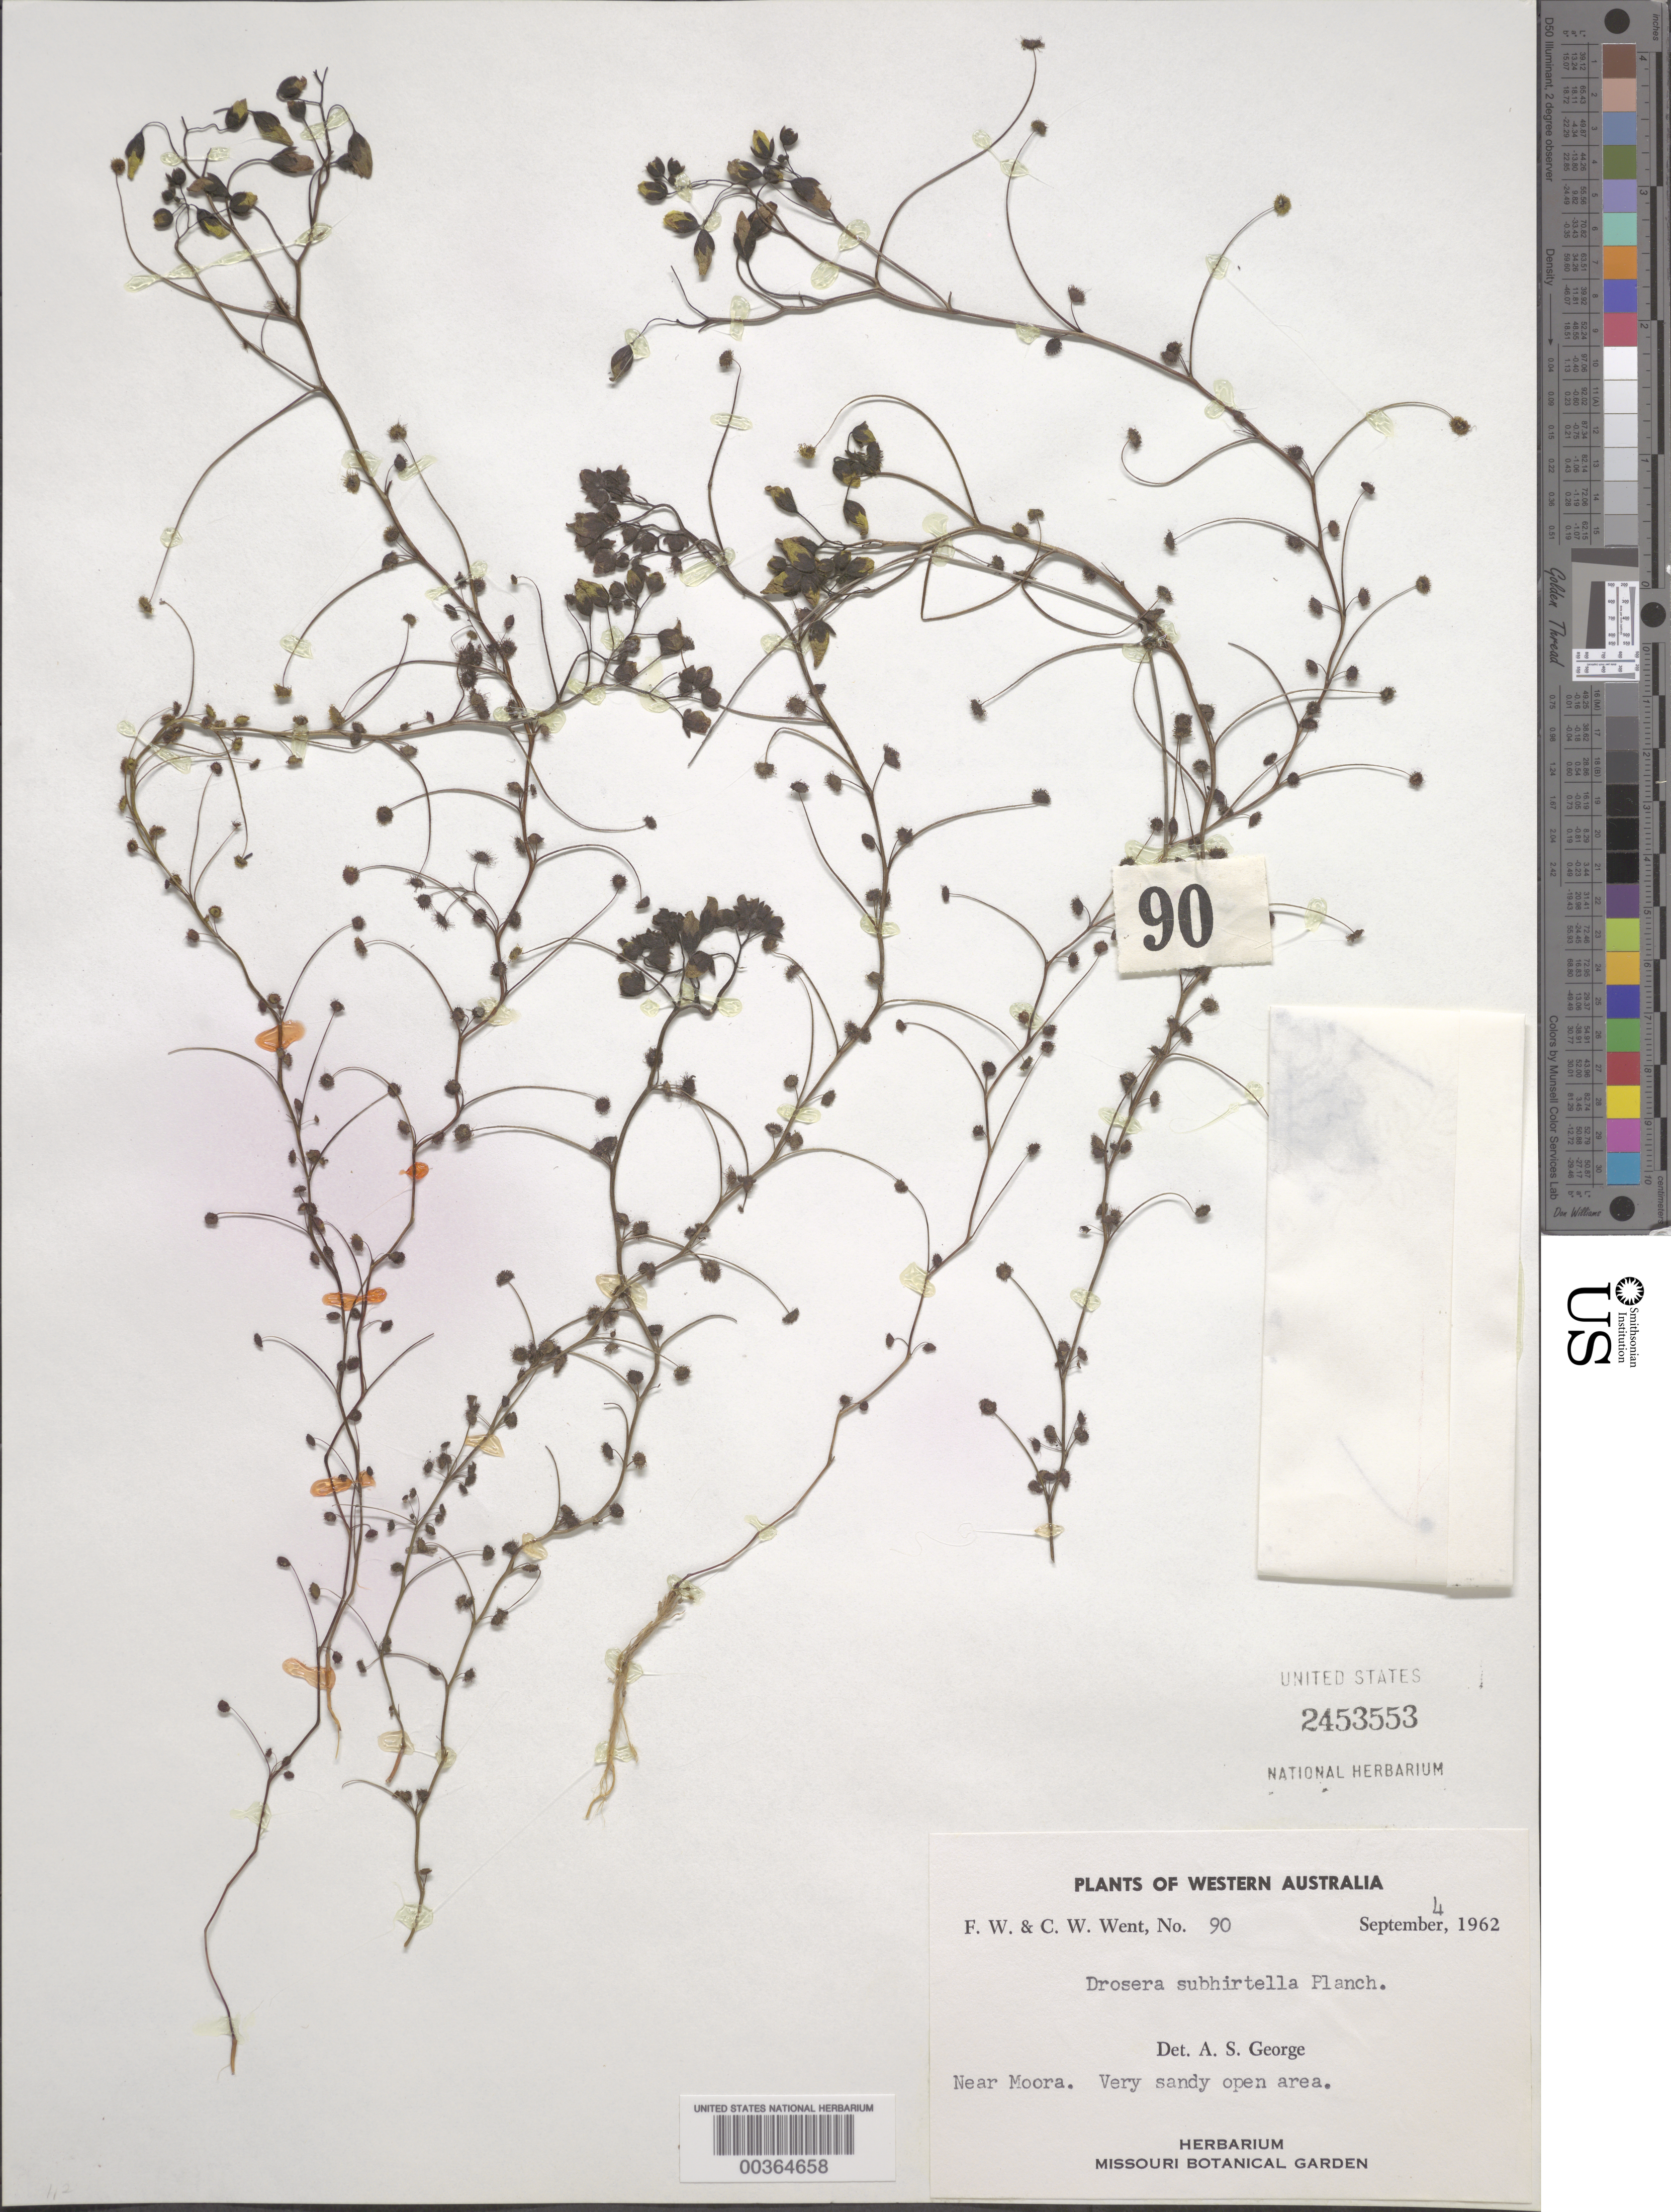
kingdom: Plantae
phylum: Tracheophyta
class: Magnoliopsida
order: Caryophyllales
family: Droseraceae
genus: Drosera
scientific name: Drosera subhirtella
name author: Planch.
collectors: F. W. Went & C. W. Went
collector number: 90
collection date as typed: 04 Sep 1962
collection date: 1962-09-04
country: Australia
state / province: Western Australia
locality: Near moora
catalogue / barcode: US 2453553